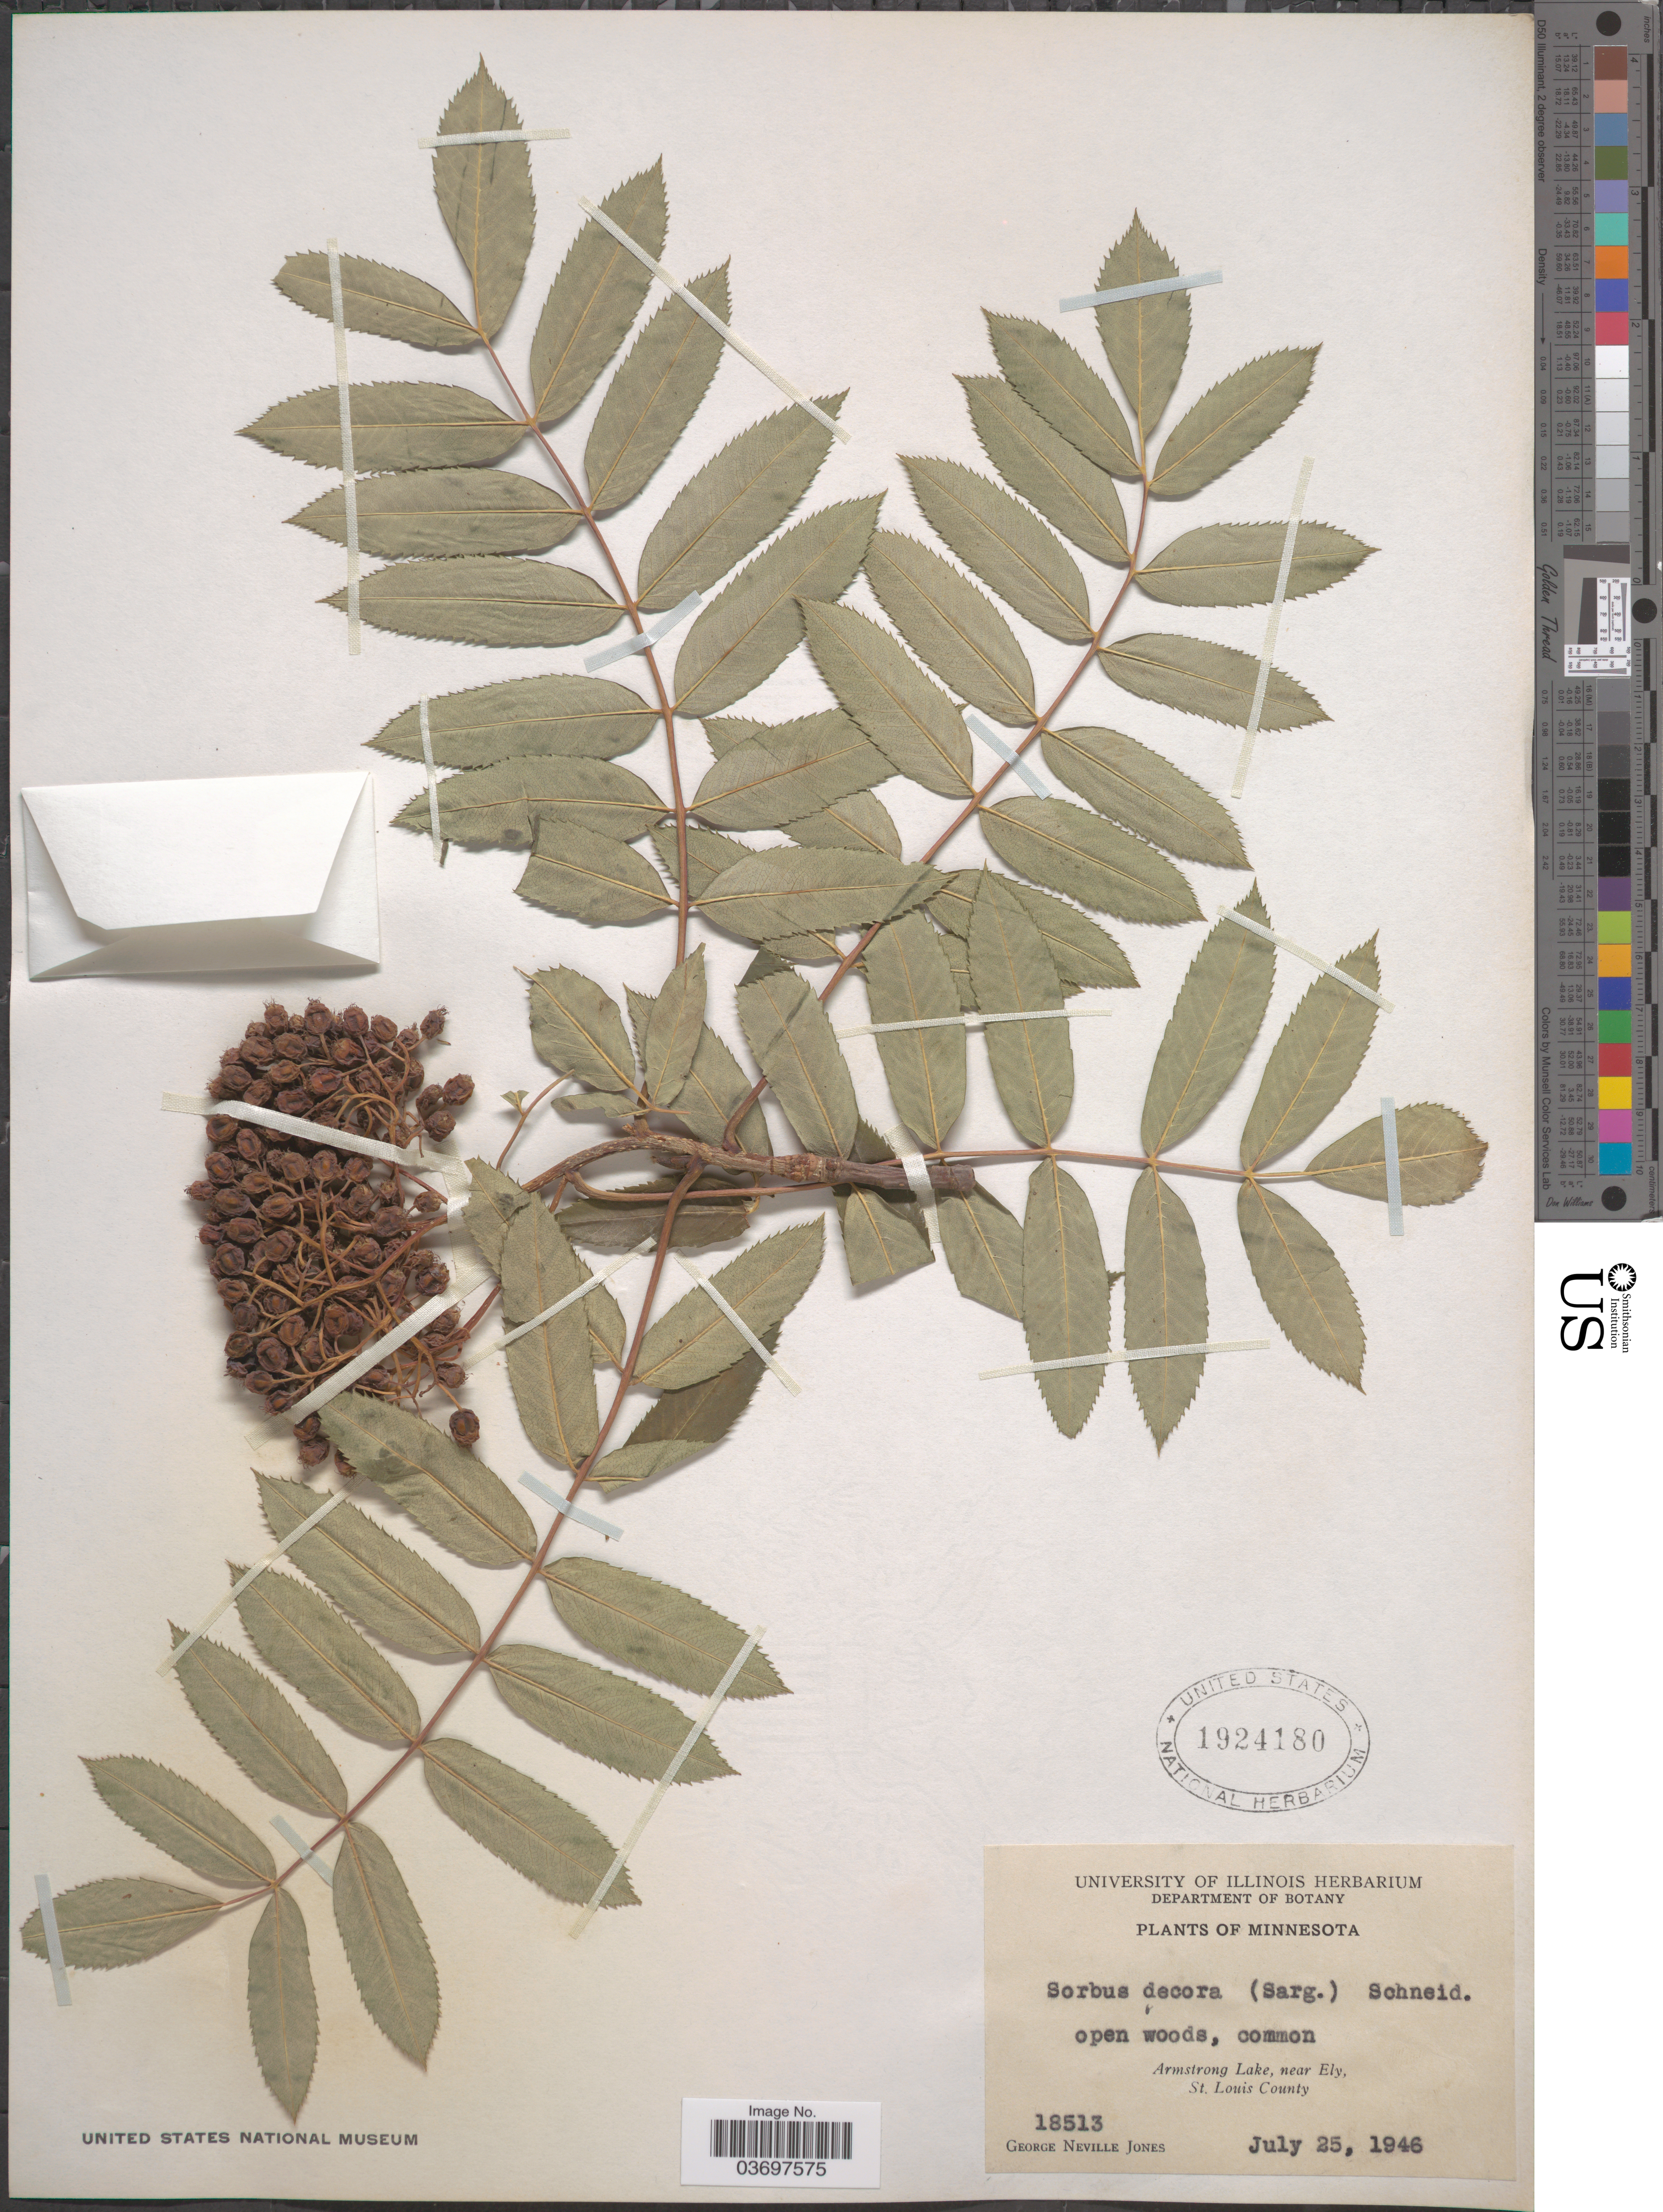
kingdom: Plantae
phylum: Tracheophyta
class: Magnoliopsida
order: Rosales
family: Rosaceae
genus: Sorbus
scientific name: Sorbus decora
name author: (Sarg.) C.K. Schneid.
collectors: G. N. Jones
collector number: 18513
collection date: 1946-07-25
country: United States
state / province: Minnesota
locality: Armstrong Lake, near Ely, St. Louis County.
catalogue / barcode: US 1924180